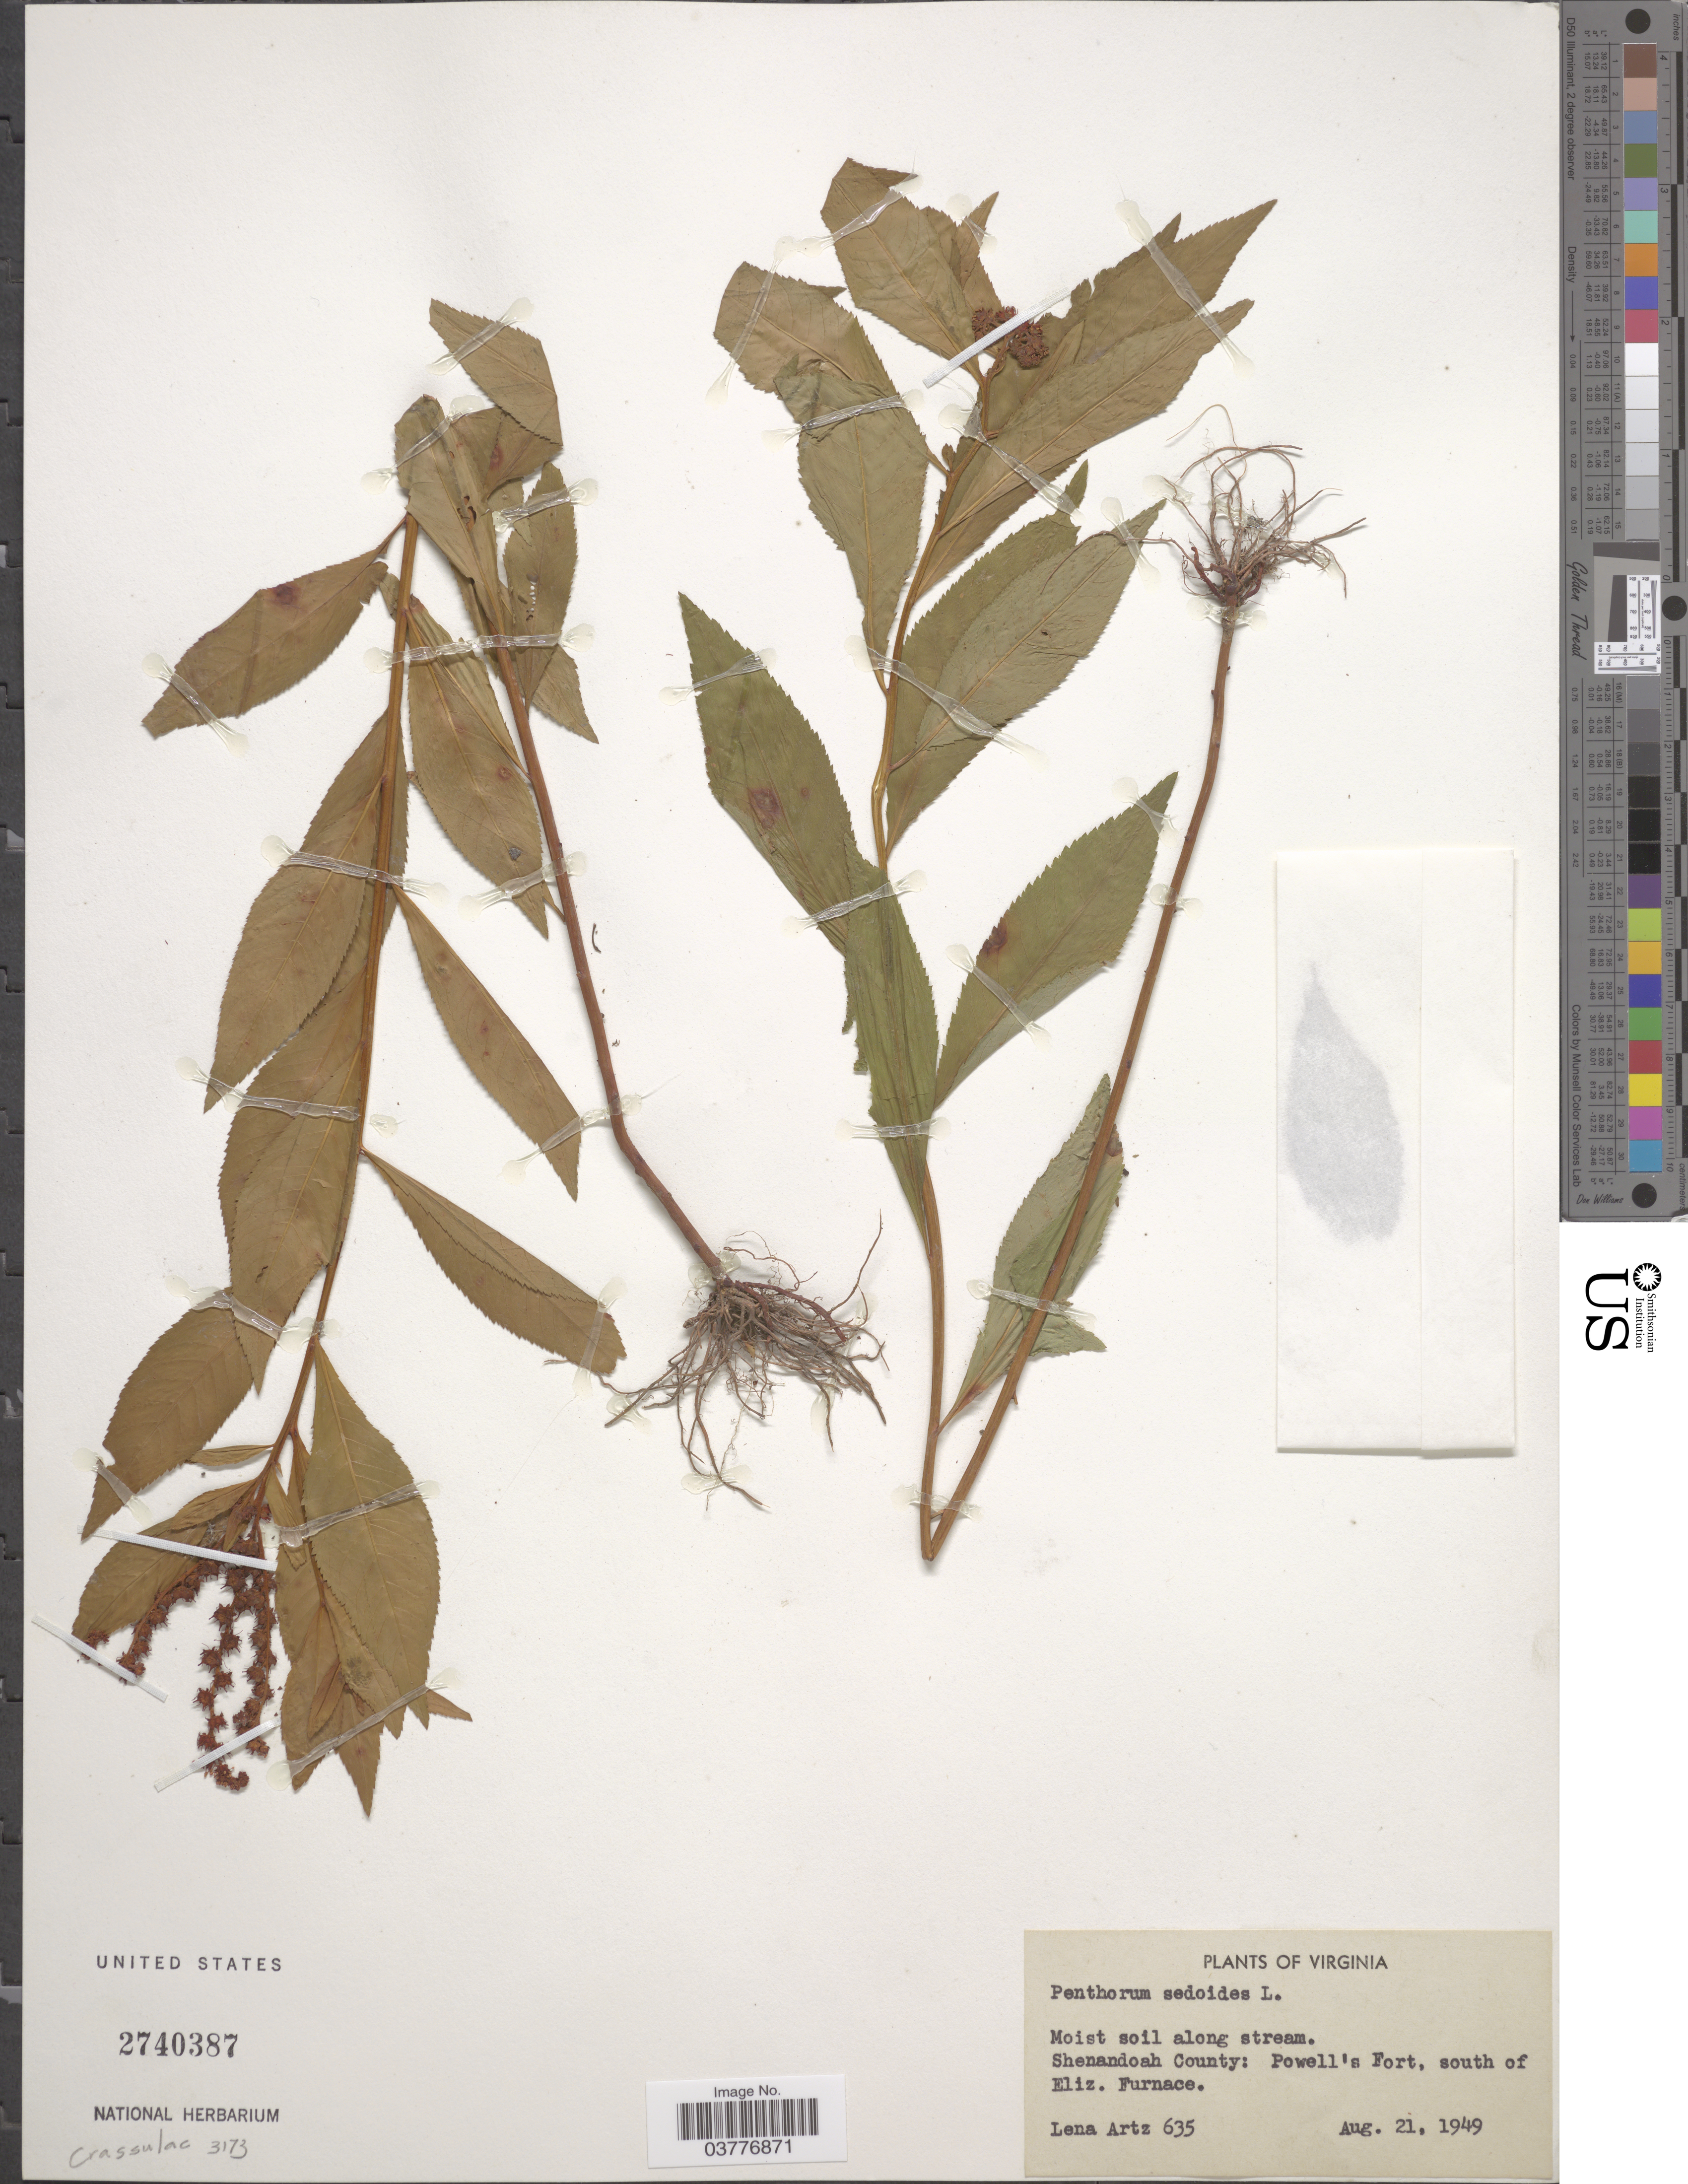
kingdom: Plantae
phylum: Tracheophyta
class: Magnoliopsida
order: Saxifragales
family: Penthoraceae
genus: Penthorum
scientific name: Penthorum sedoides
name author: L.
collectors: L. Artz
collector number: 635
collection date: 1949-08-21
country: United States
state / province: Virginia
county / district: Shenandoah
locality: Shenandoah County: Powell's Fort, south of Eliz.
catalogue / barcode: US 2740387